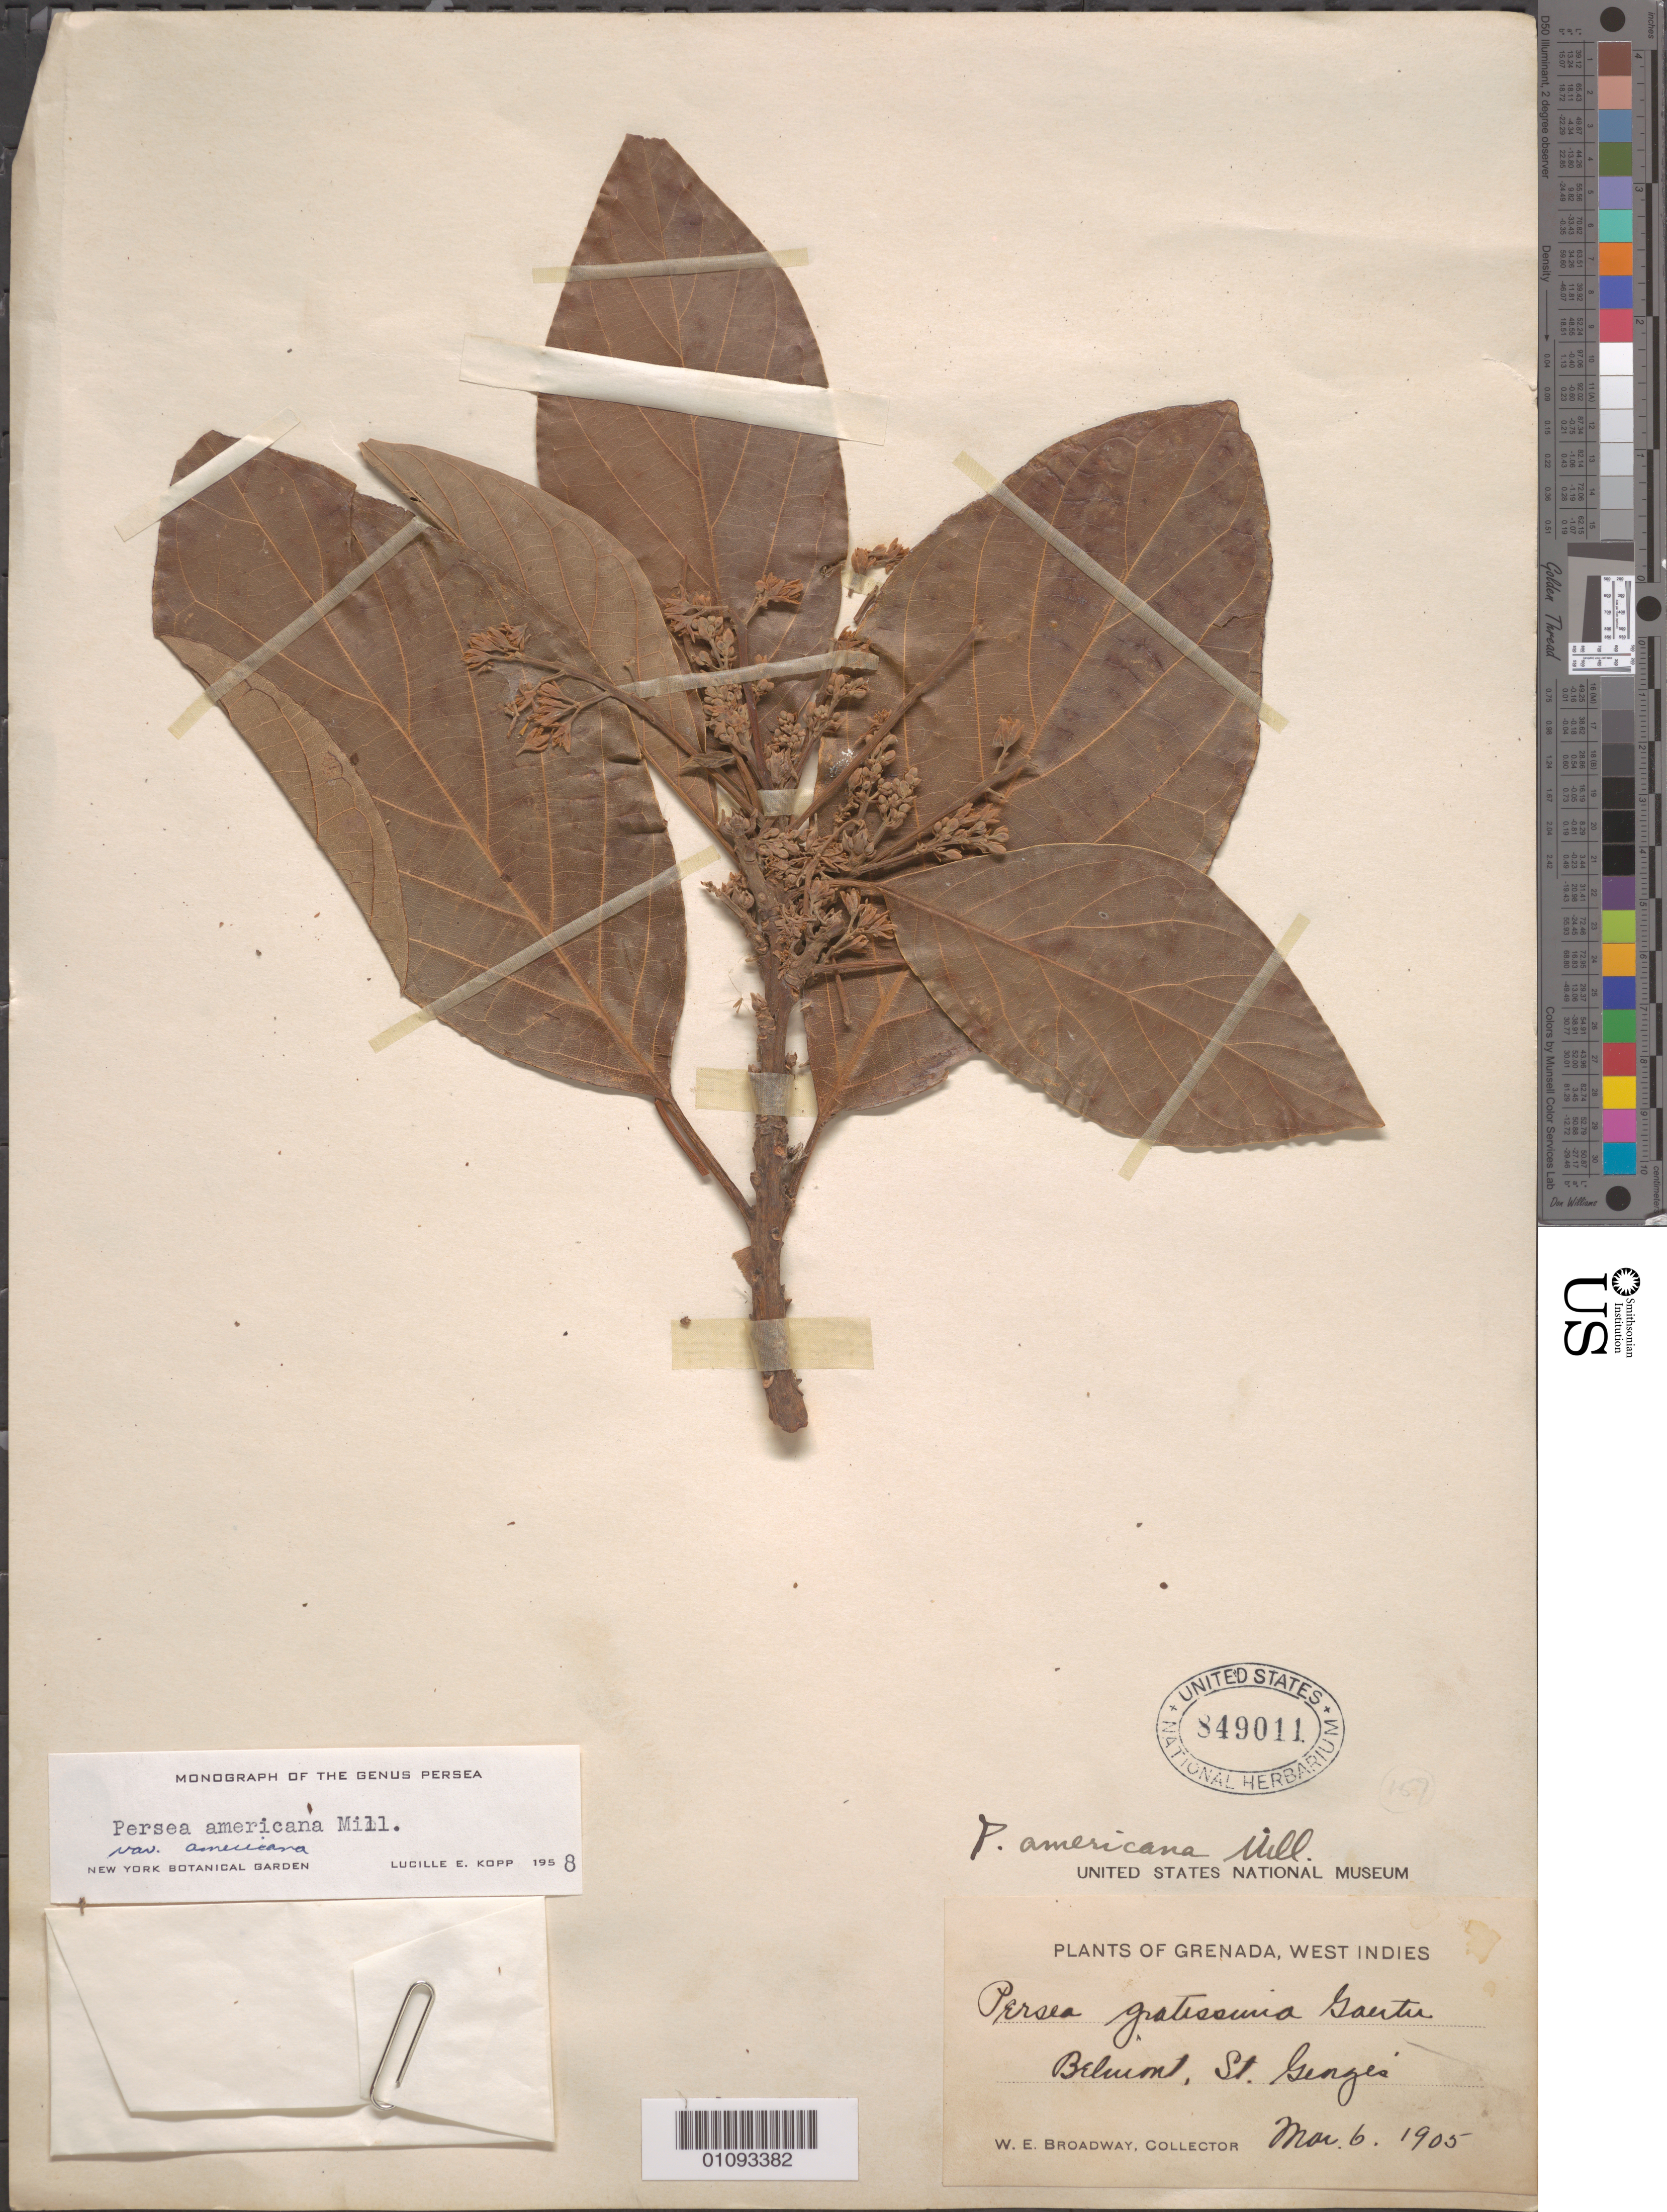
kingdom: Plantae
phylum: Tracheophyta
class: Magnoliopsida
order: Laurales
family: Lauraceae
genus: Persea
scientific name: Persea americana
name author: Mill.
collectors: W. E. Broadway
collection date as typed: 06 Mar 1905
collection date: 1905-03-06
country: Grenada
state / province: Saint George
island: Grenada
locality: Belmont.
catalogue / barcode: US 849011